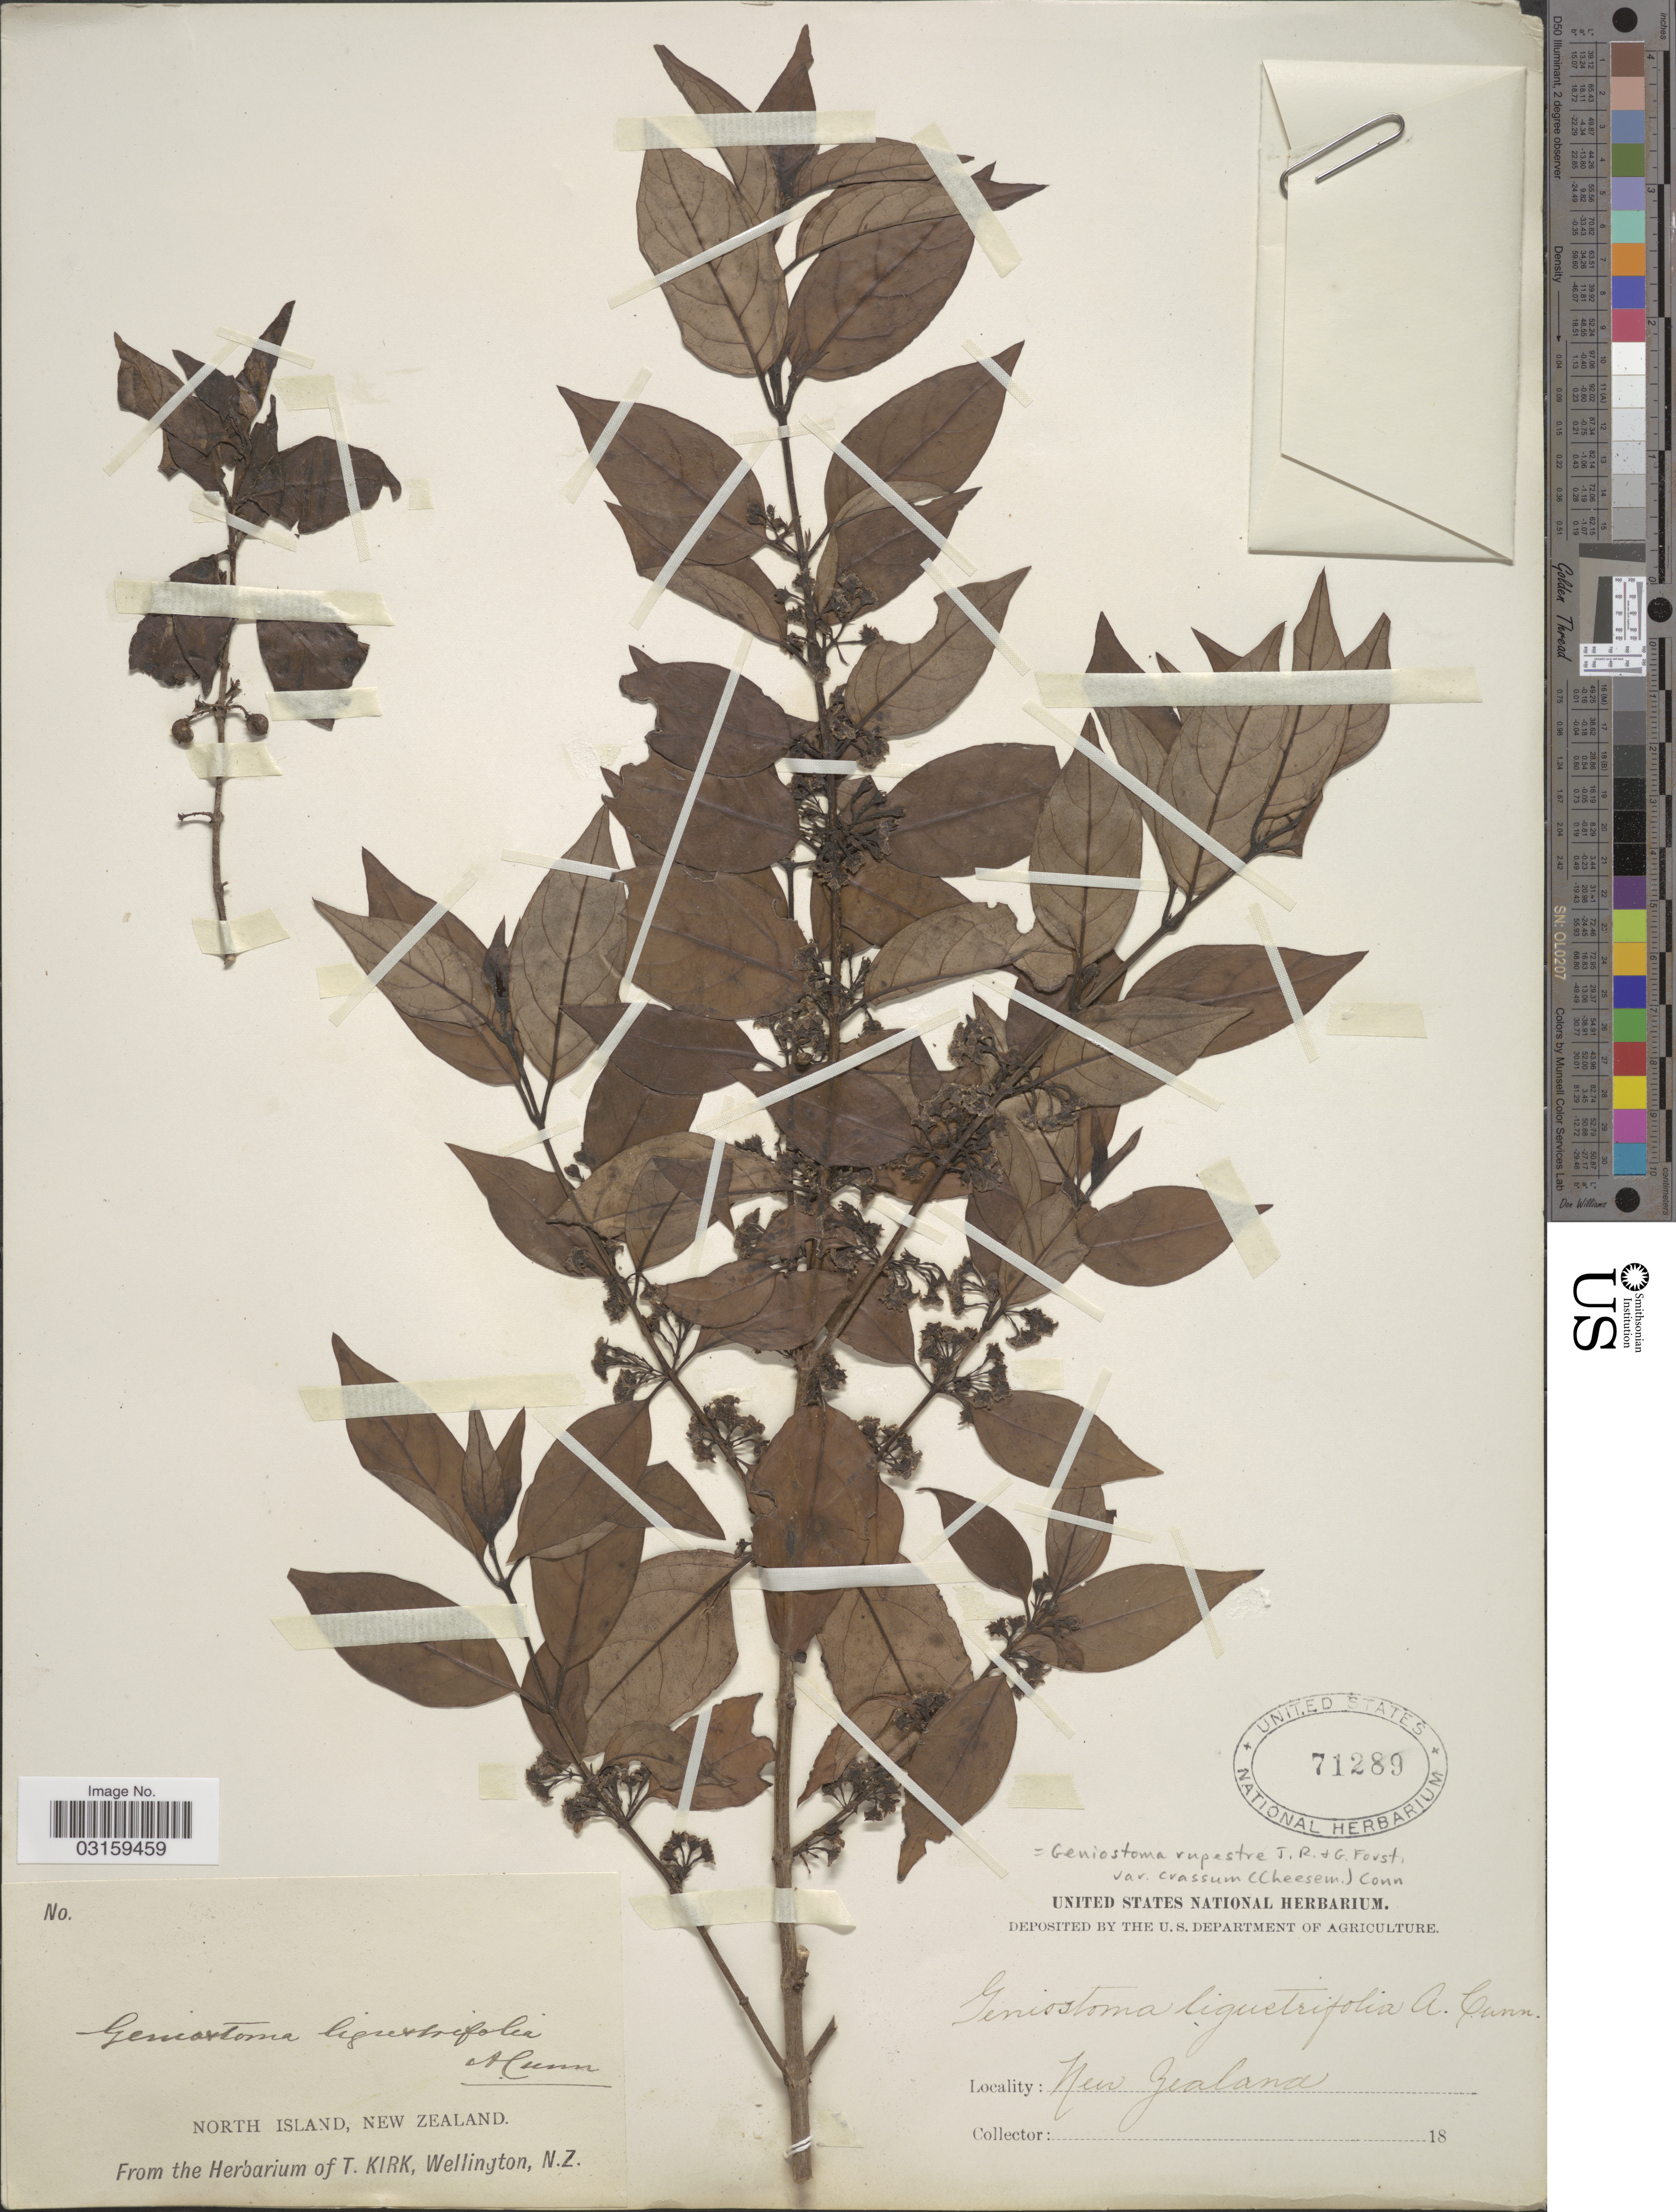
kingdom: Plantae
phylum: Tracheophyta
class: Magnoliopsida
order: Gentianales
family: Loganiaceae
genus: Geniostoma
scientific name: Geniostoma rupestre var. crassum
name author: J.R. Forst. & G. Forst.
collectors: ex herb. T. Kirk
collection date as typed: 18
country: New Zealand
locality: North Island.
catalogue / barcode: US 71289